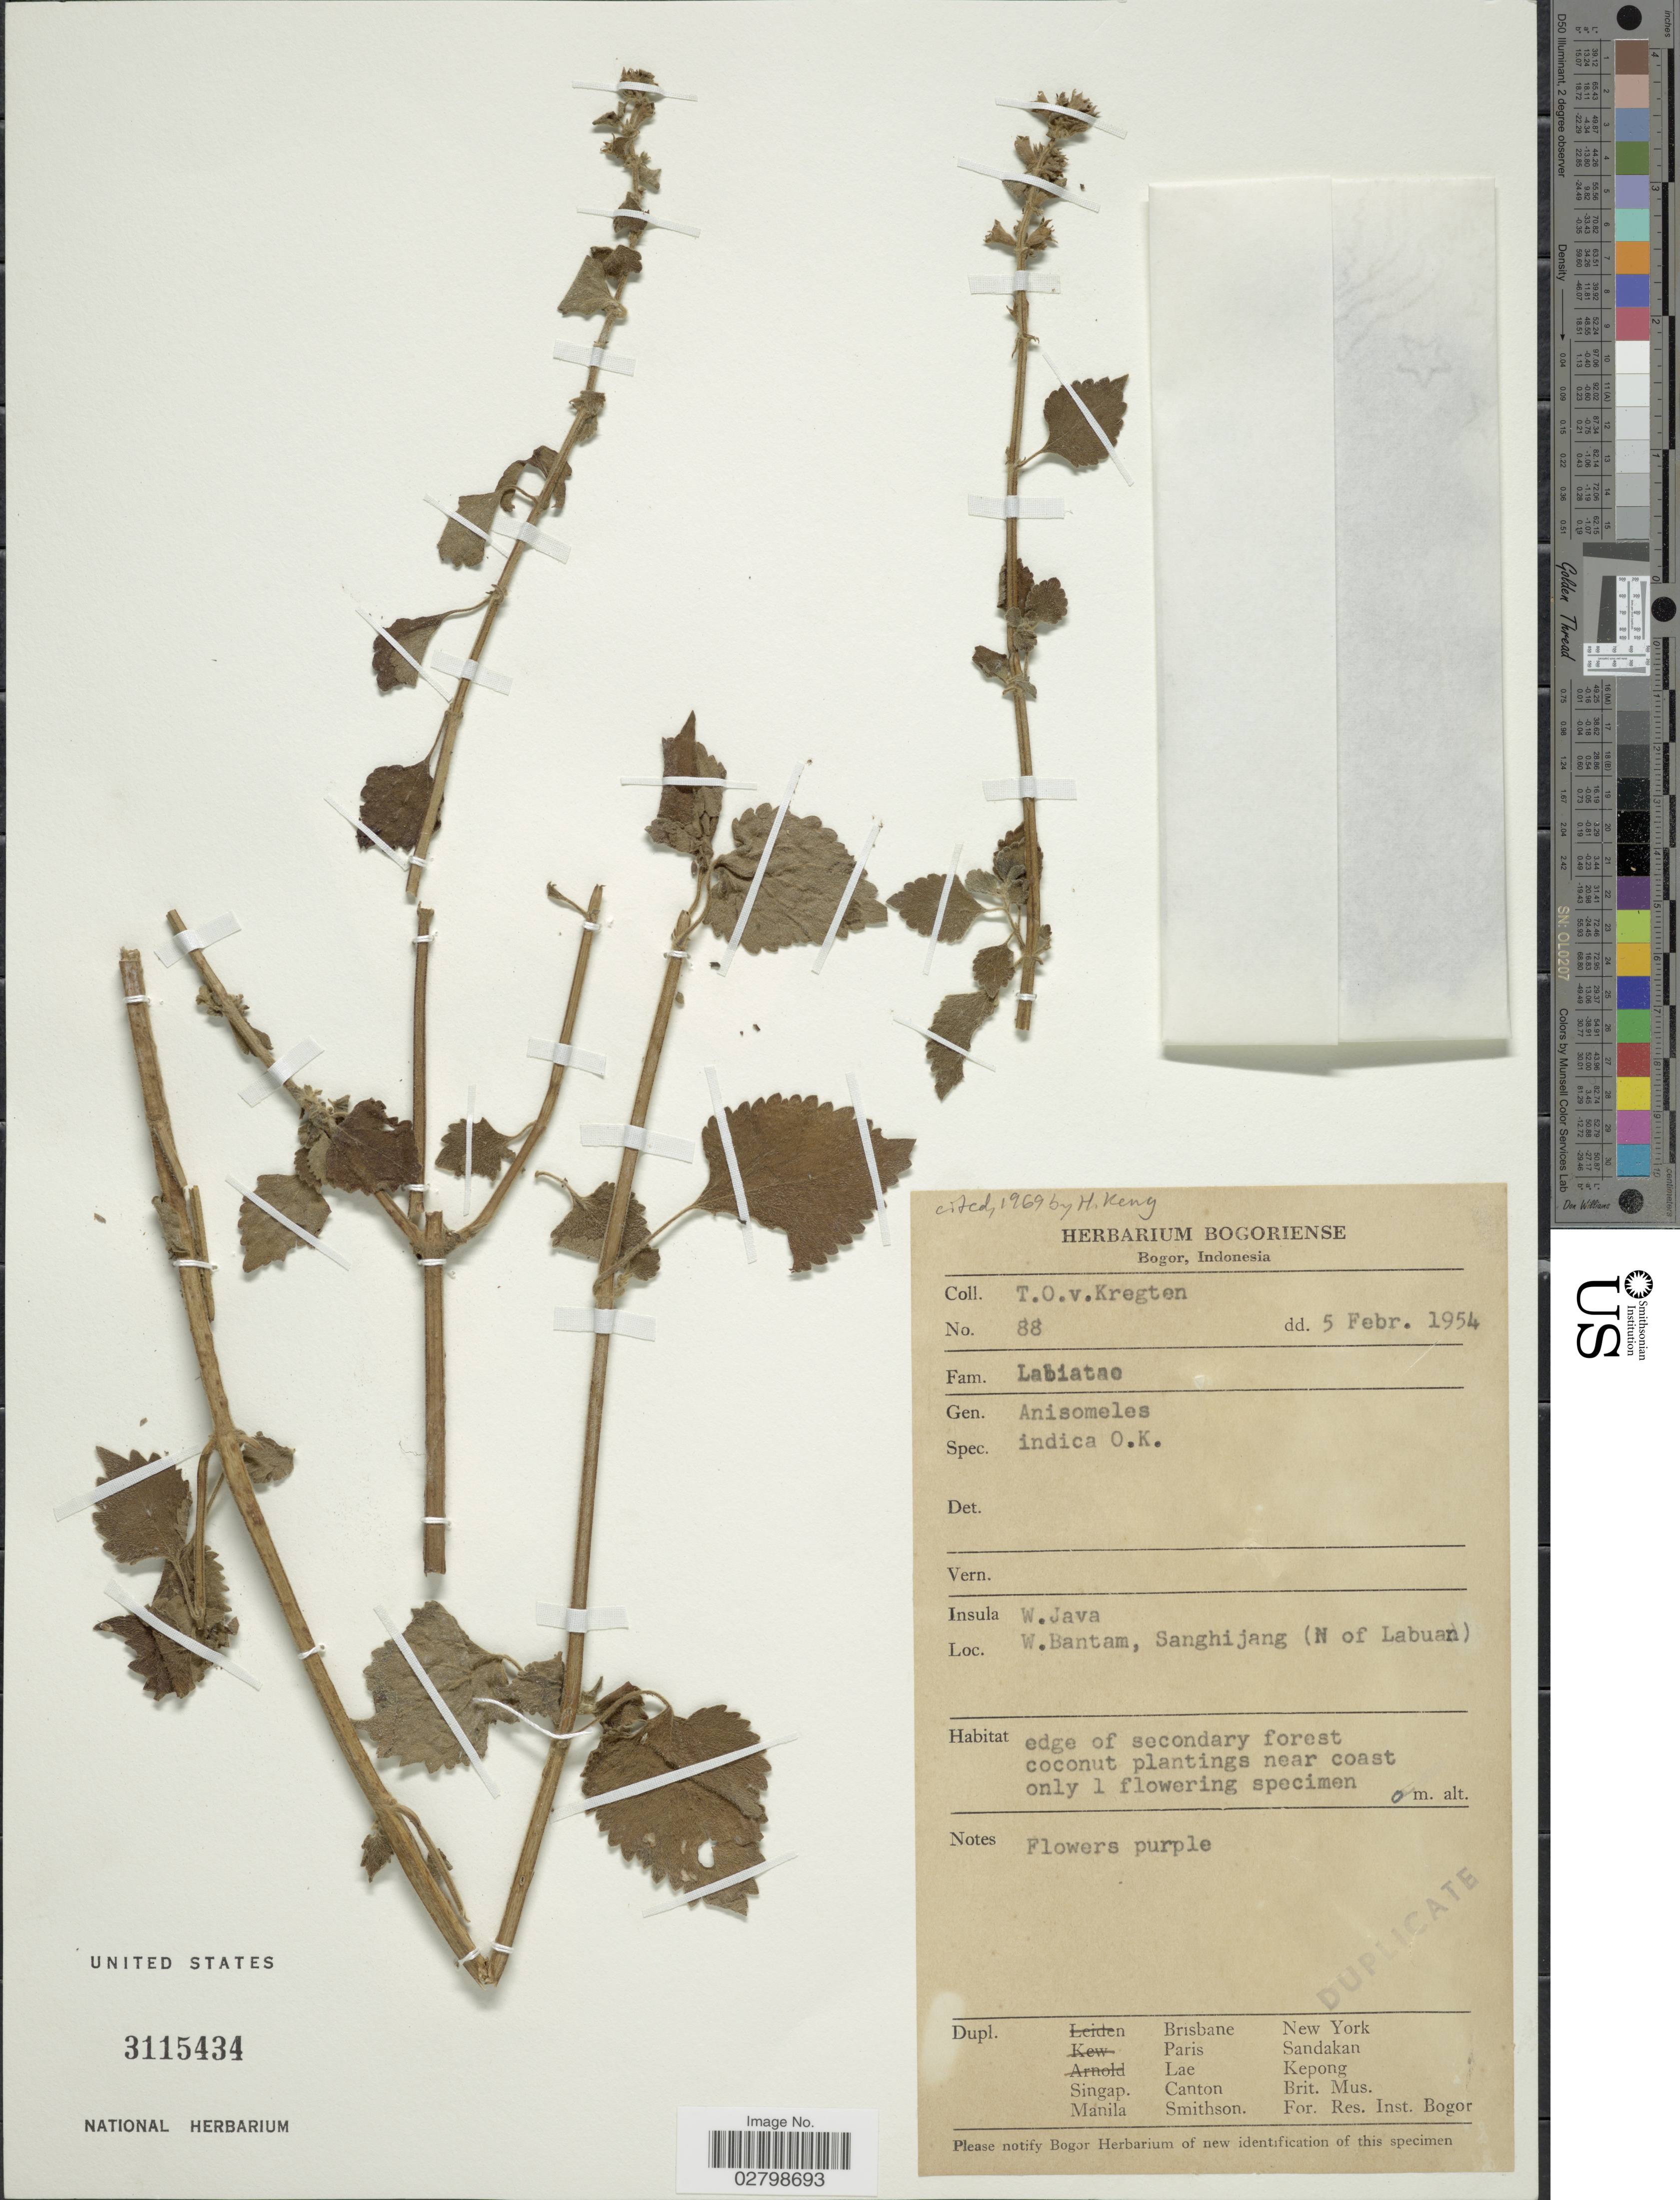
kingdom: Plantae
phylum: Tracheophyta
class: Magnoliopsida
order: Lamiales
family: Lamiaceae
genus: Anisomeles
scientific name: Anisomeles indica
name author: (L.) Kuntze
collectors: T. van Kregten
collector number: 88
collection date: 1954-02-05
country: Indonesia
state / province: Java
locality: Insula W. Java, W. Bantam, Sanghijang (N of Labuan).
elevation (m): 0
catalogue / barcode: US 3115434